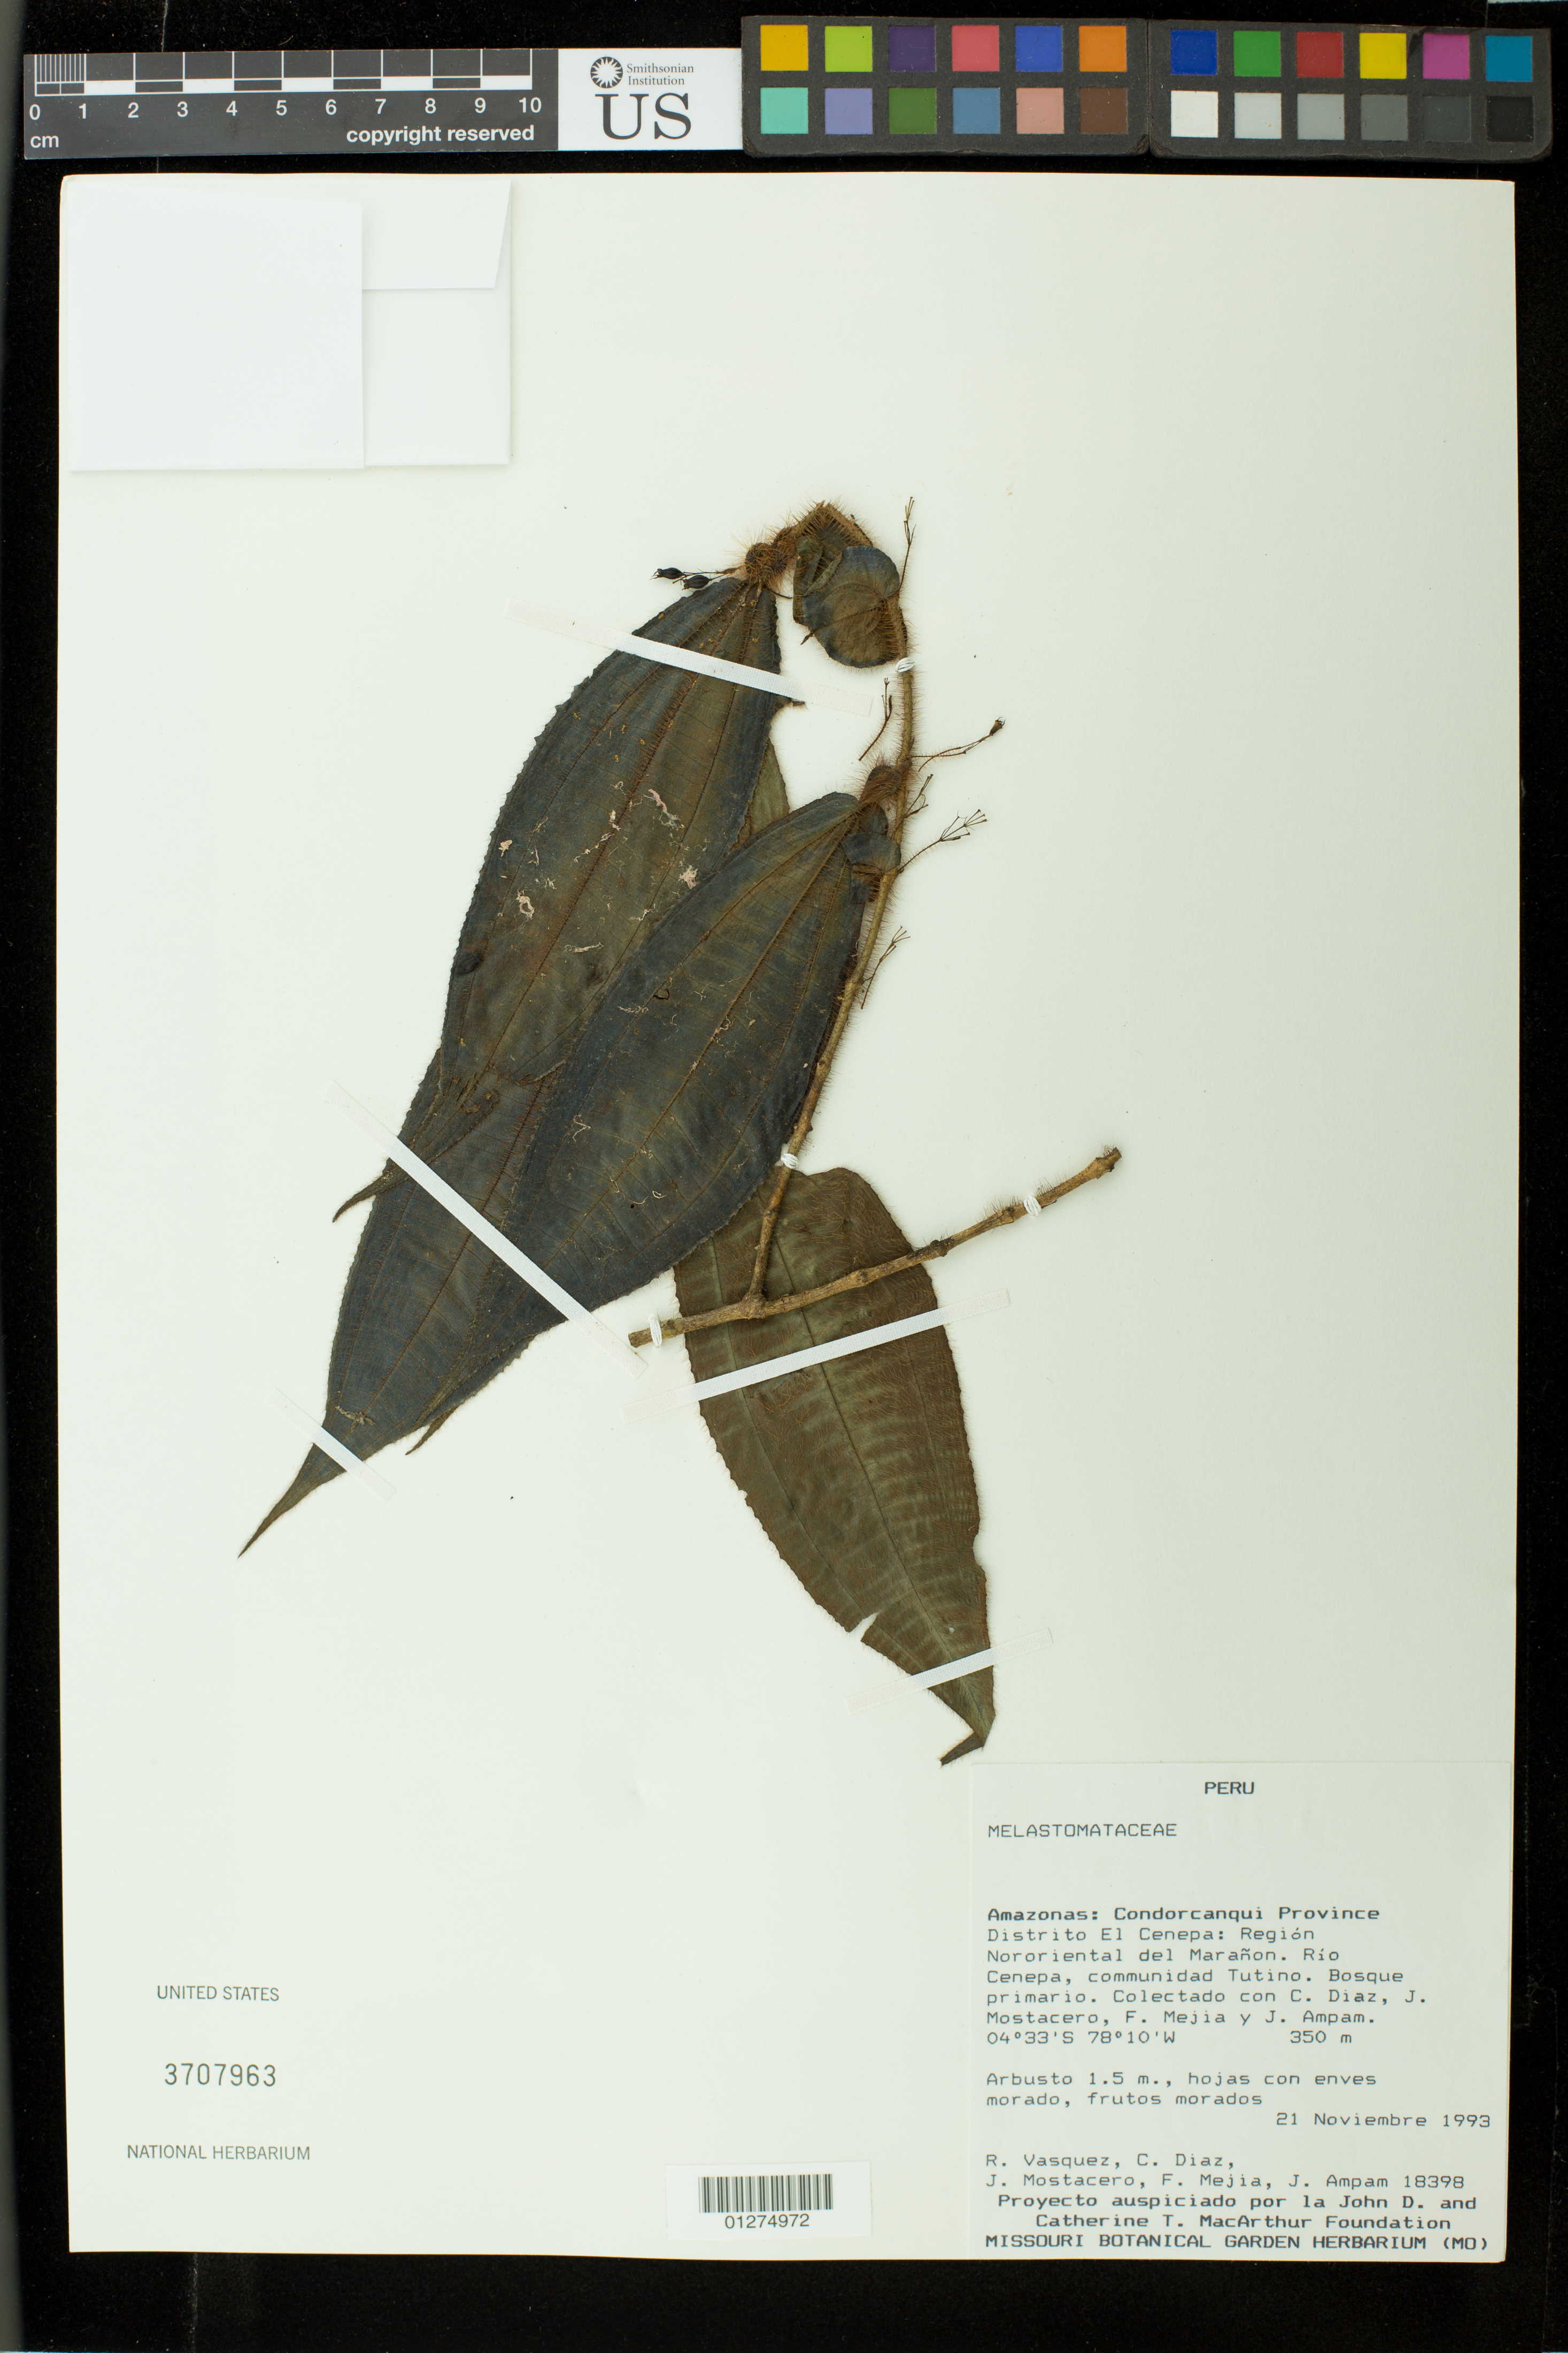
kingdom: Plantae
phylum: Tracheophyta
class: Magnoliopsida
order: Myrtales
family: Melastomataceae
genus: Clidemia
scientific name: Clidemia sprucei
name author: Gleason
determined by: Michelangeli, F. A.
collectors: R. Vasquez, C. Díaz, J. Mostacero, F. Mejia & J. Ampam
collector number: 18398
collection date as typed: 21 Nov 1993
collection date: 1993-11-21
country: Peru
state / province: Amazonas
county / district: Condorcanqui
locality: El Cenepa Dist., Región Nororiental del Maranon, Río Cenepa, Tutino community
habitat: bosque primario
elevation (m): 350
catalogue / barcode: US 3707963